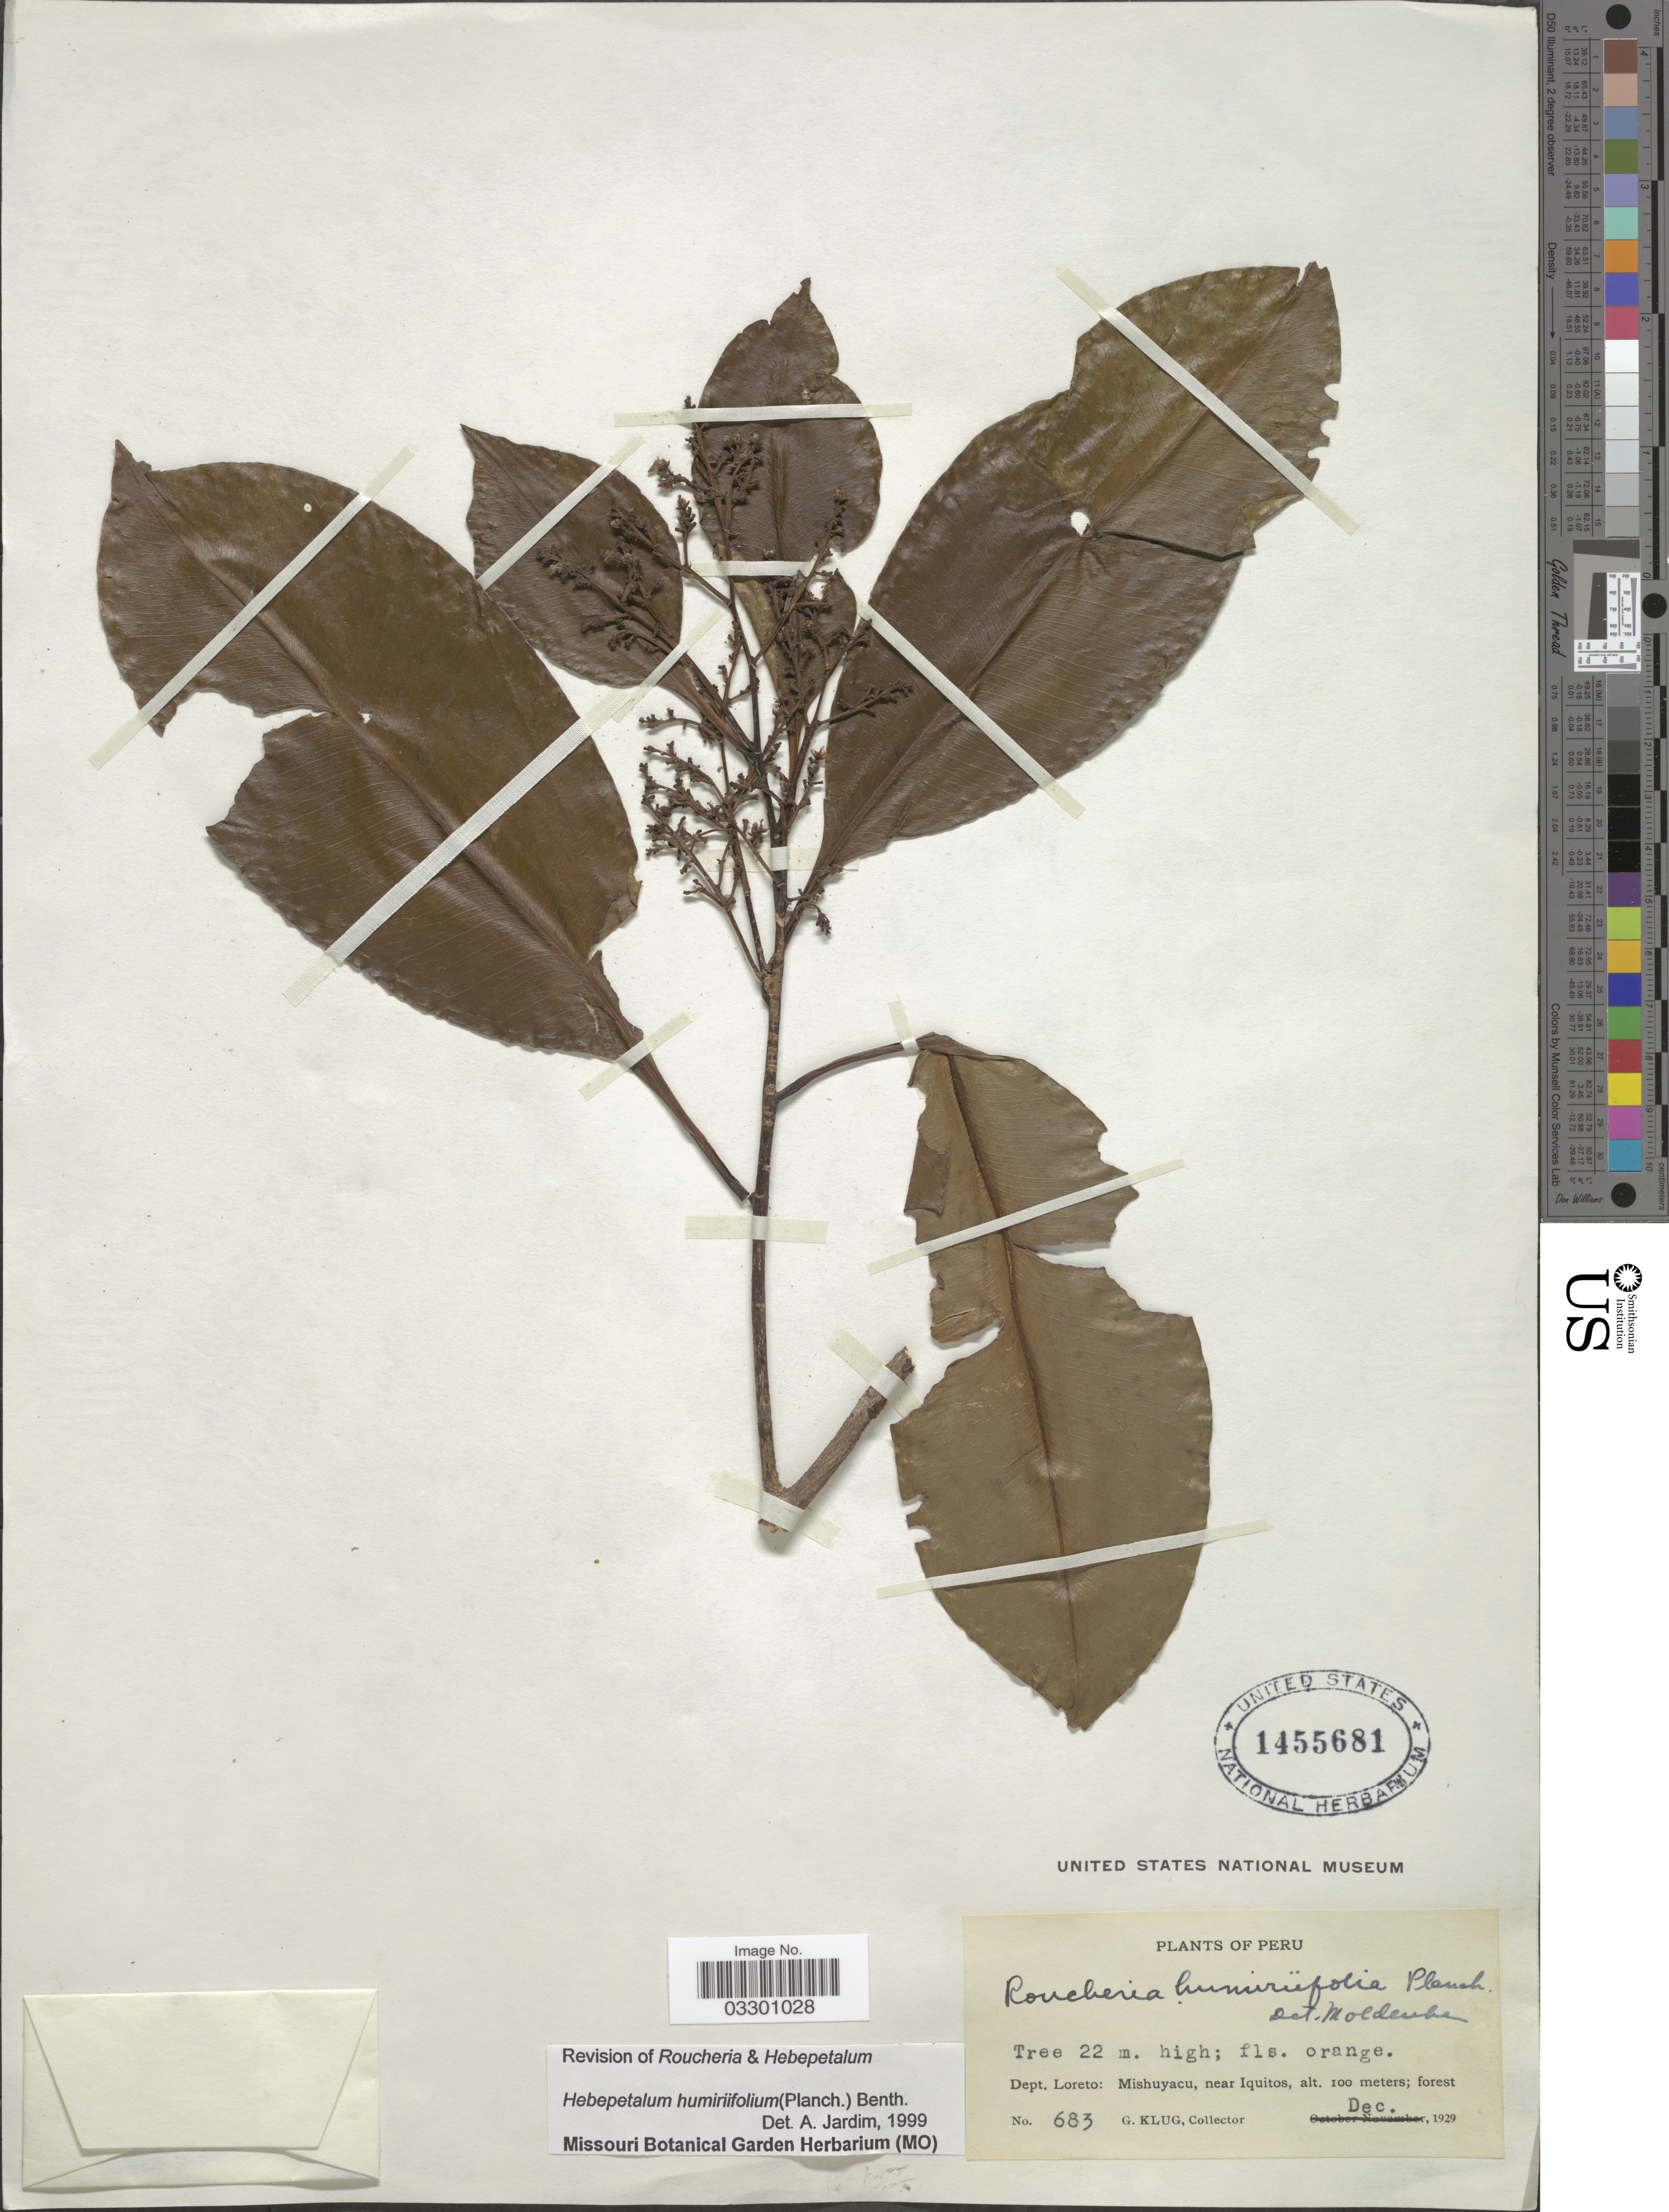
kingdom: Plantae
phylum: Tracheophyta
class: Magnoliopsida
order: Malpighiales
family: Linaceae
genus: Hebepetalum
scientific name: Hebepetalum humiriifolium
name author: (Planch.) Benth.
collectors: G. Klug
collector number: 683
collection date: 1929-12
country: Peru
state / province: Loreto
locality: Dept. Loreto: Mishuyacu, near Iquitos.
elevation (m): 100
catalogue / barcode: US 1455681